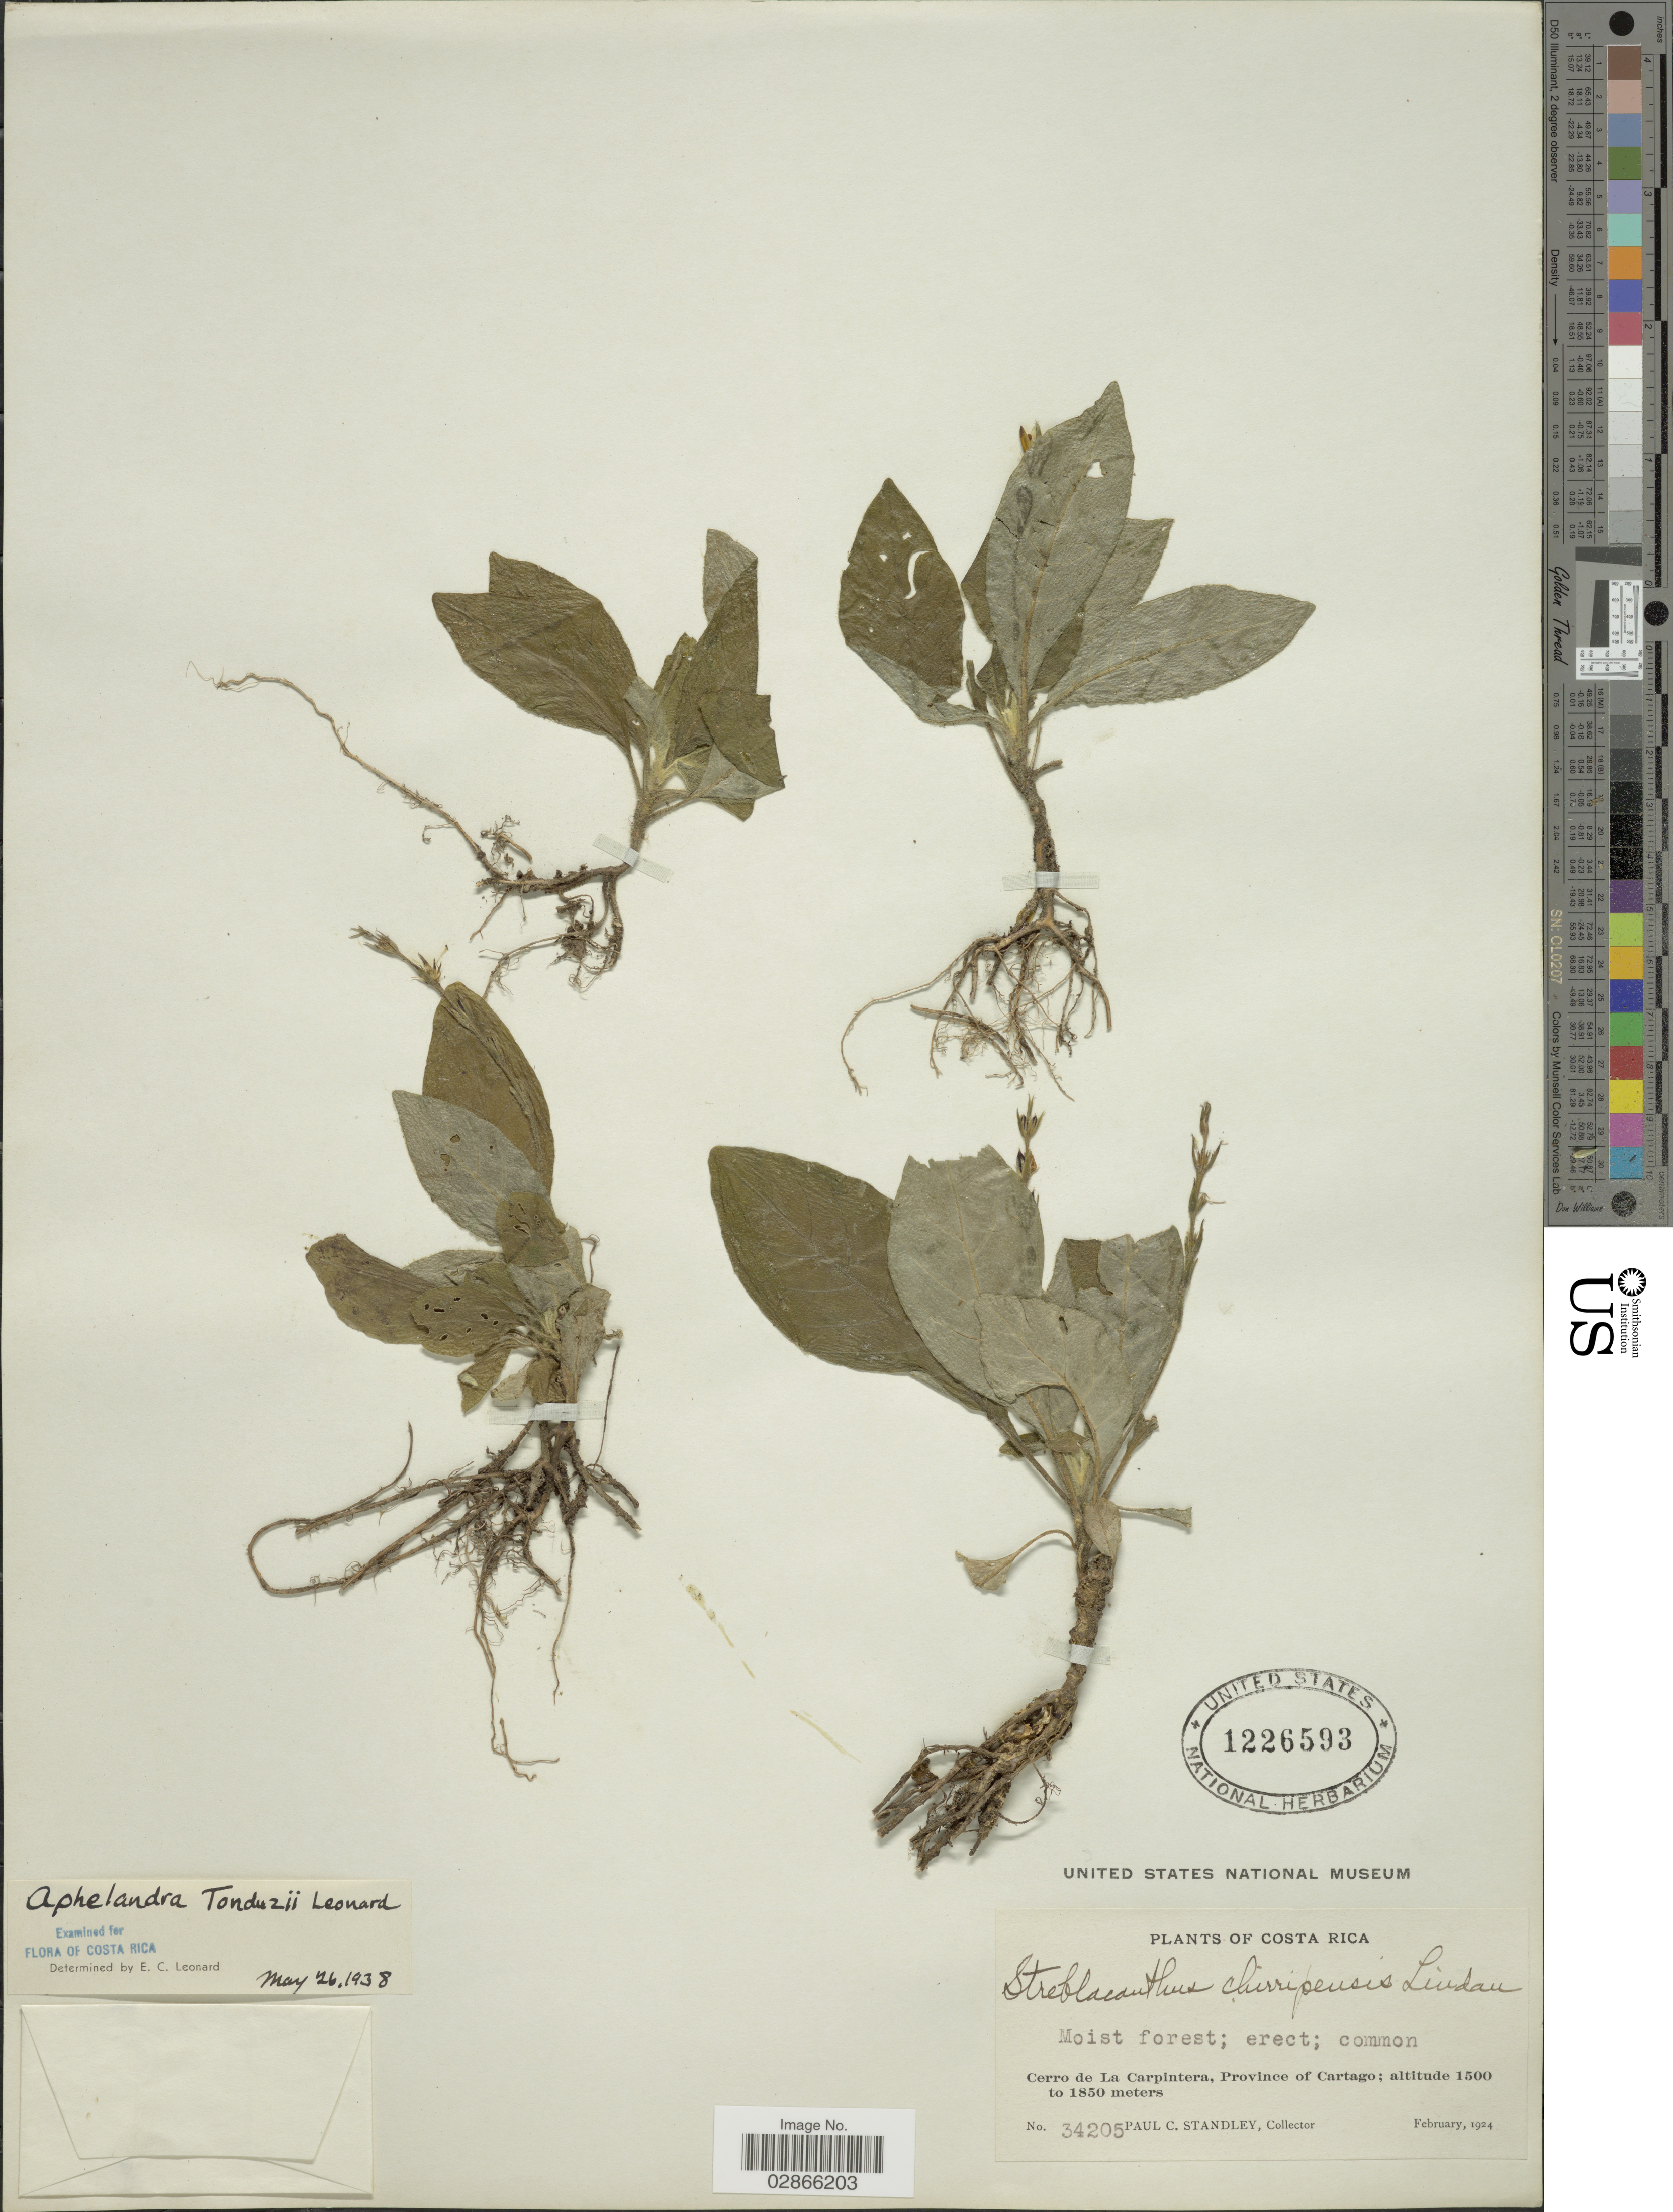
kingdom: Plantae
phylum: Tracheophyta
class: Magnoliopsida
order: Lamiales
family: Acanthaceae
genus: Aphelandra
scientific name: Aphelandra tonduzii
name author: Leonard in Standl.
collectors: P. C. Standley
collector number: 34205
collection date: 1924-02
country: Costa Rica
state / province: Cartago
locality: Cerro de La Carpintera.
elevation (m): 1500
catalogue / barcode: US 1226593